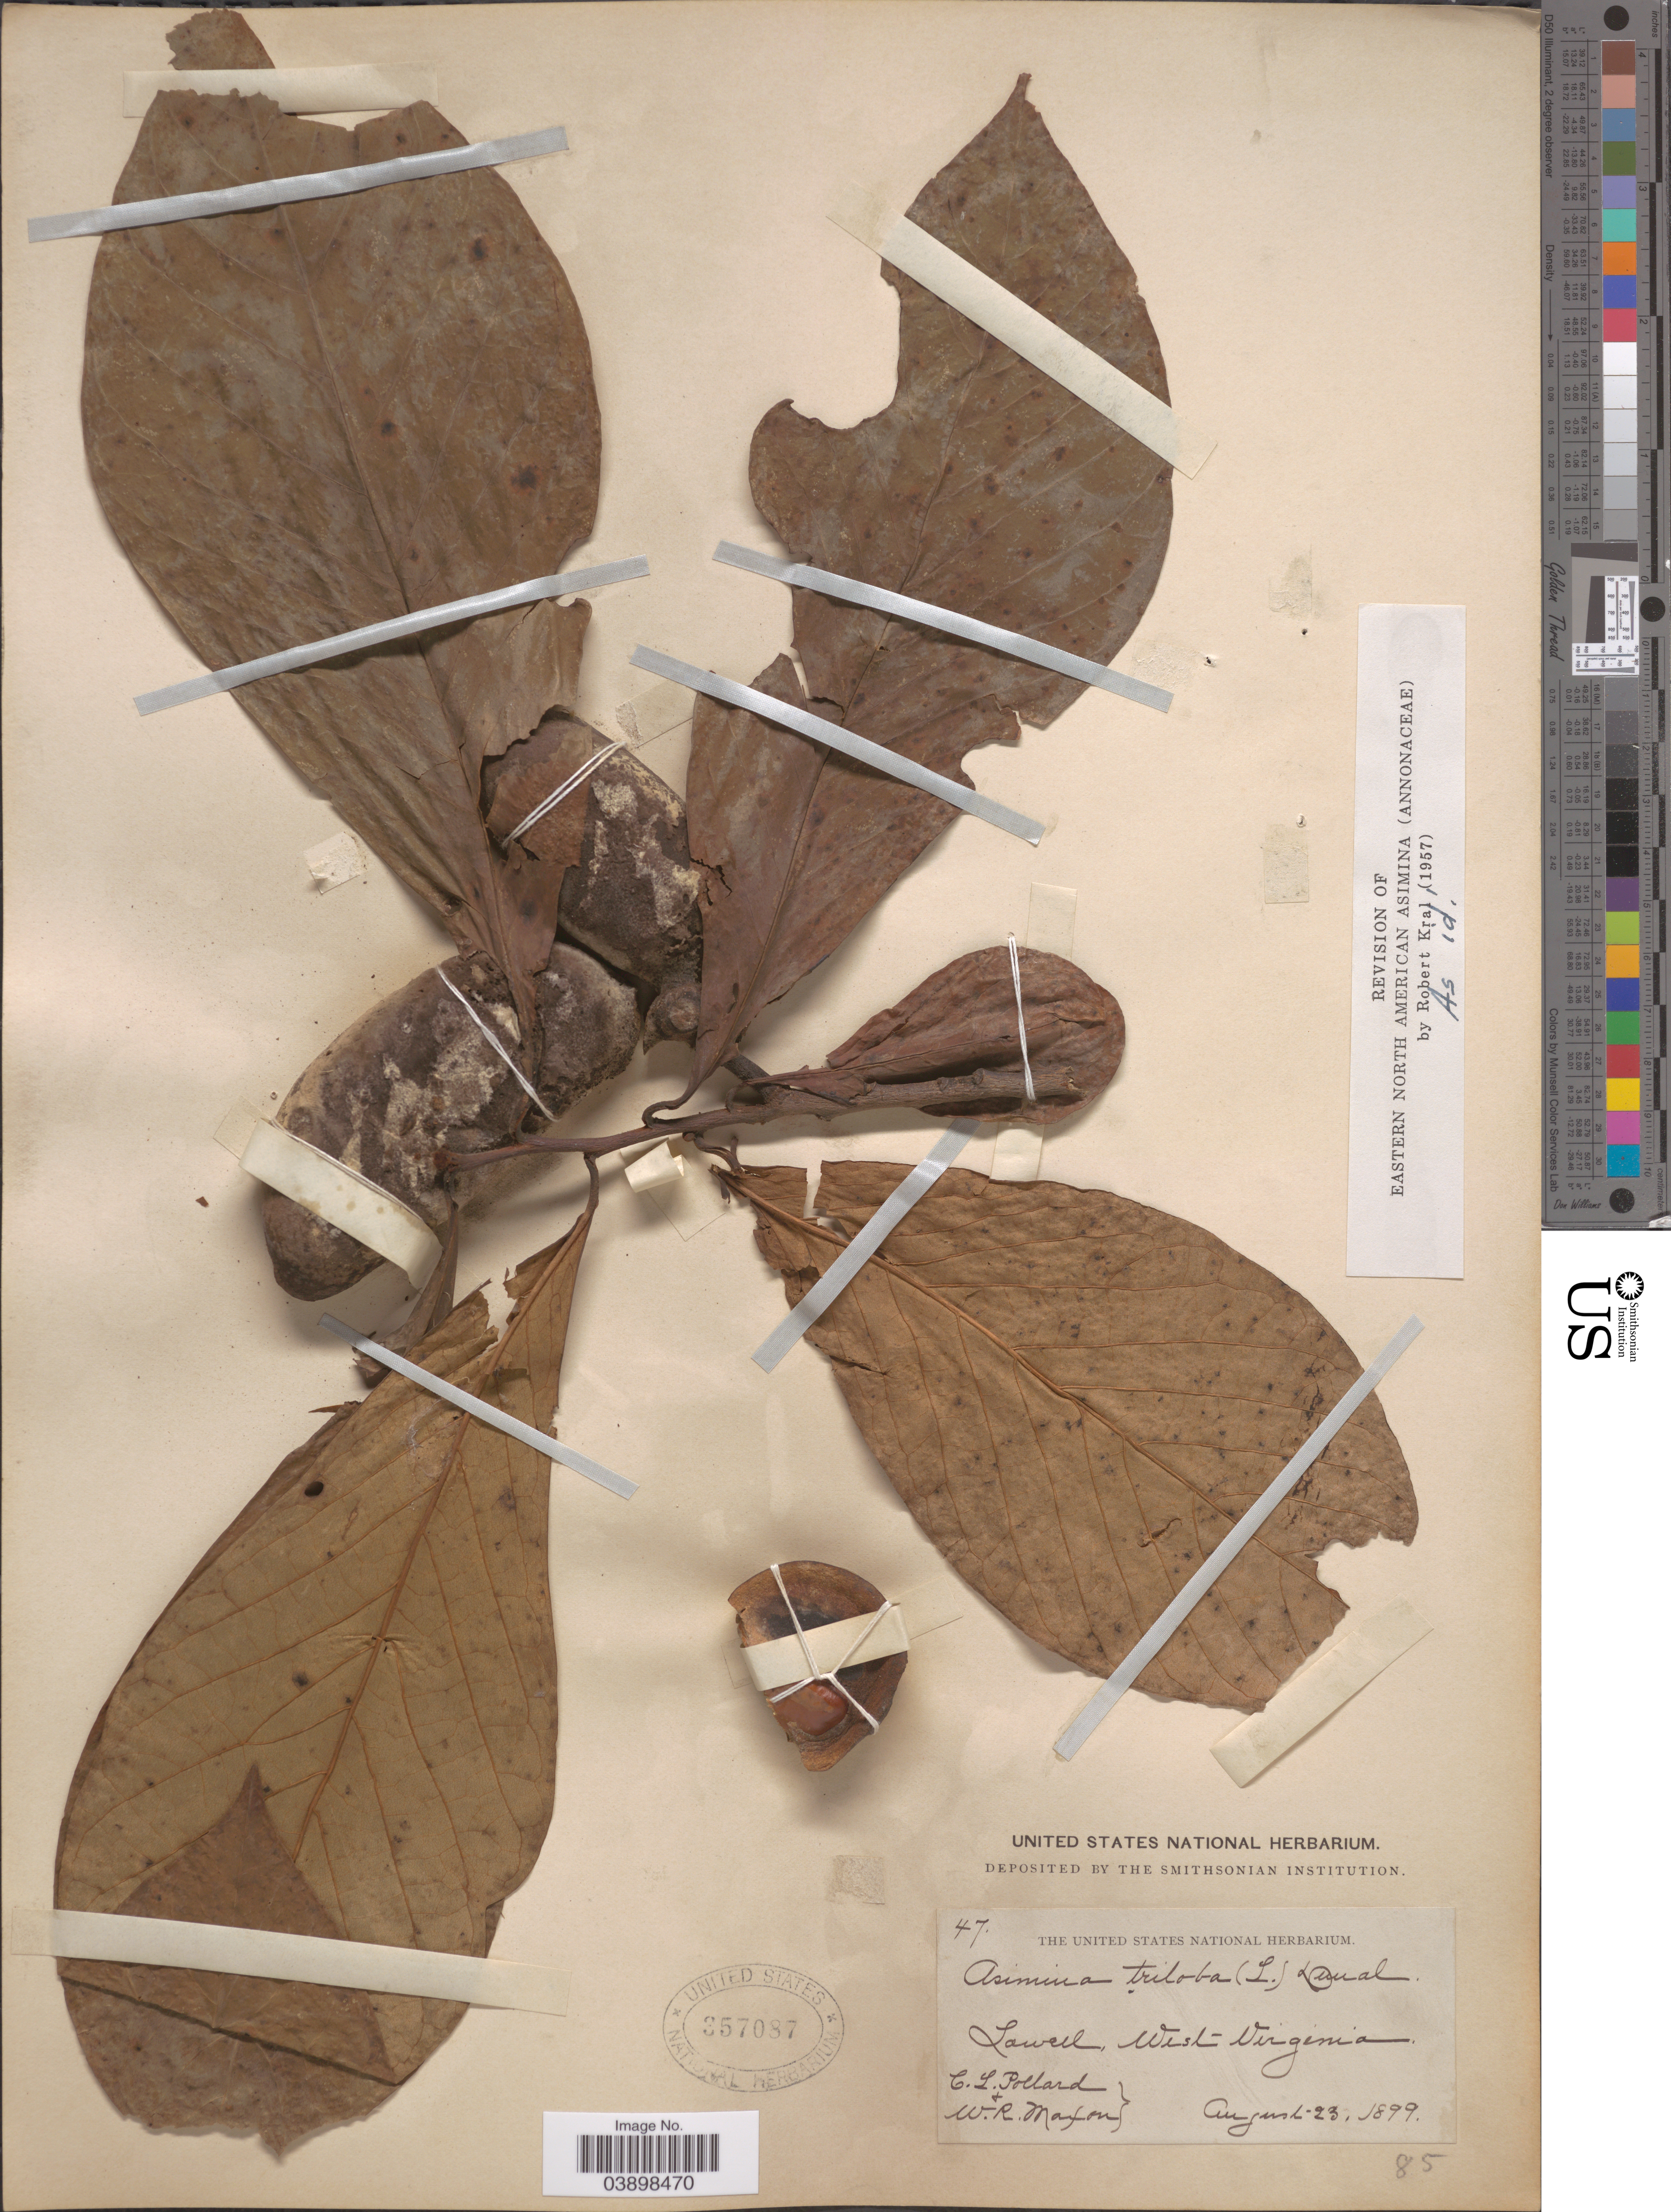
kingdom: Plantae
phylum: Tracheophyta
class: Magnoliopsida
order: Magnoliales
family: Annonaceae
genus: Asimina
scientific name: Asimina triloba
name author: (L.) Dunal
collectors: C. L. Pollard & W. R. Maxon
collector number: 47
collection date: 1899-08-23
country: United States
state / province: West Virginia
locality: Lowell.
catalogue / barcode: US 357087